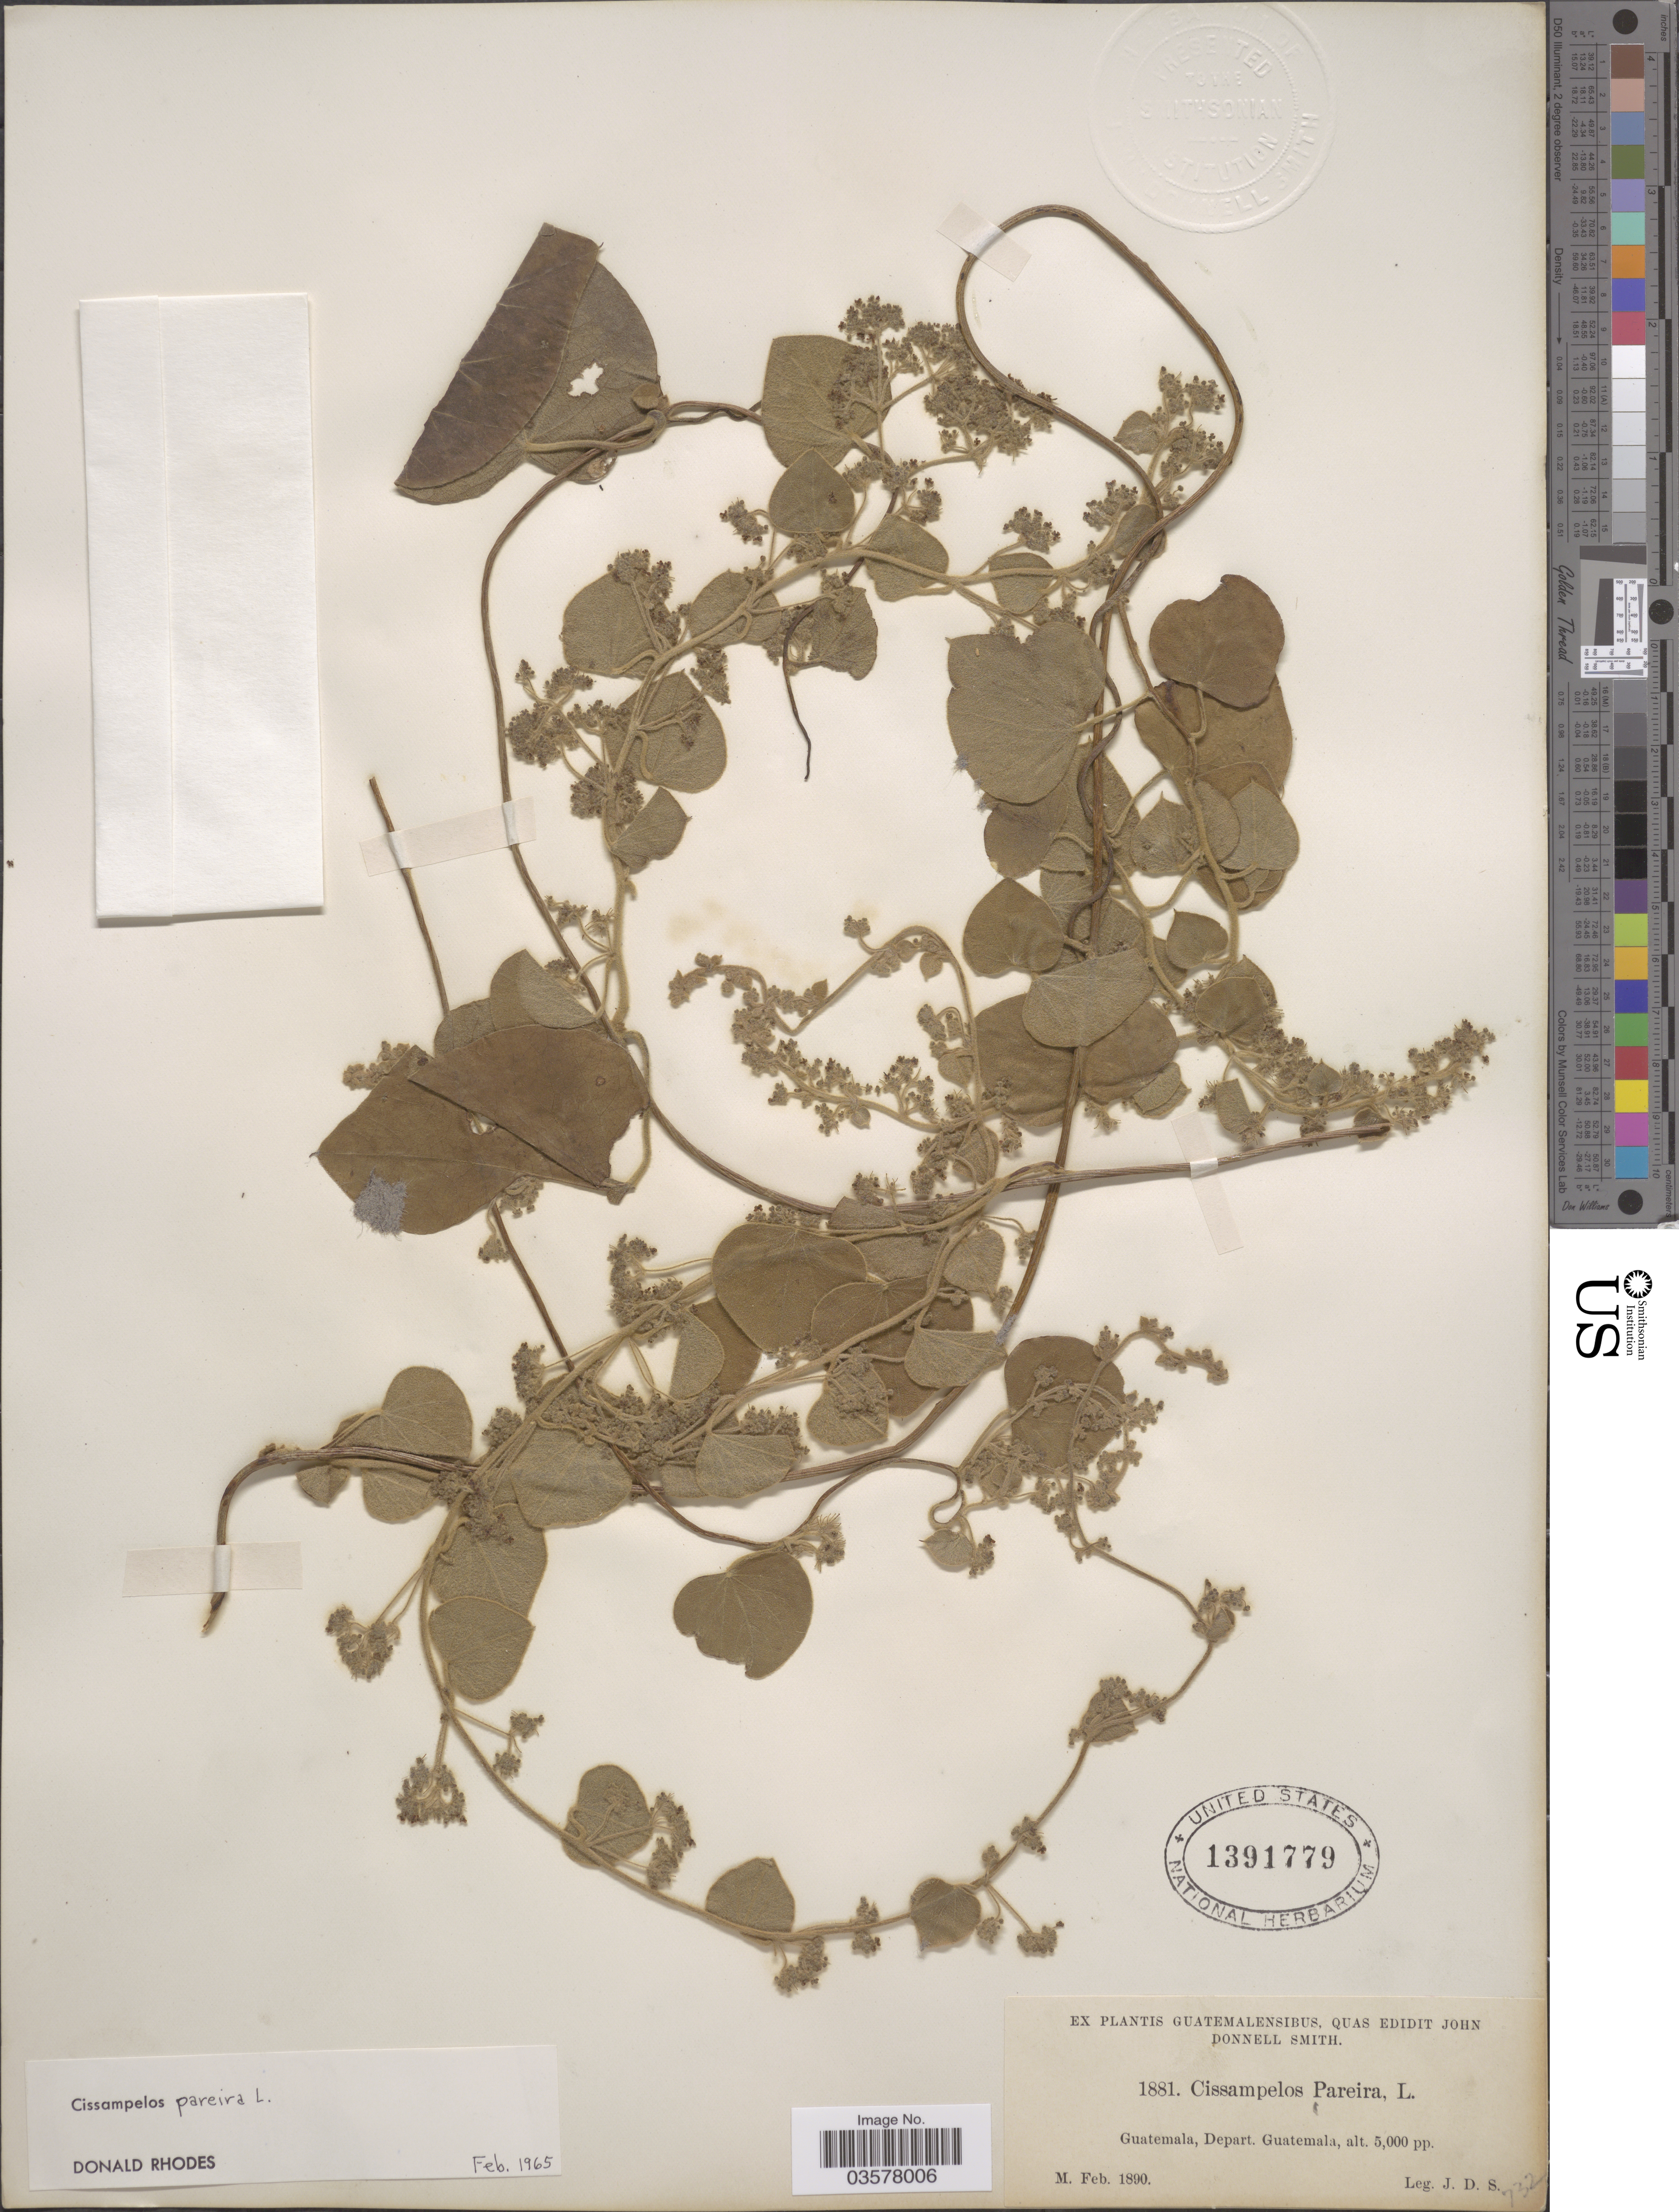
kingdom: Plantae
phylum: Tracheophyta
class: Magnoliopsida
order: Ranunculales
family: Menispermaceae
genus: Cissampelos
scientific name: Cissampelos pareira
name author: L.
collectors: J. Donnell Smith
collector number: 1881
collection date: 1890-02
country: Guatemala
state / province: Guatemala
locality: Guatemala, Depart. Guatemala.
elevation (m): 1524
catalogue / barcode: US 1391779